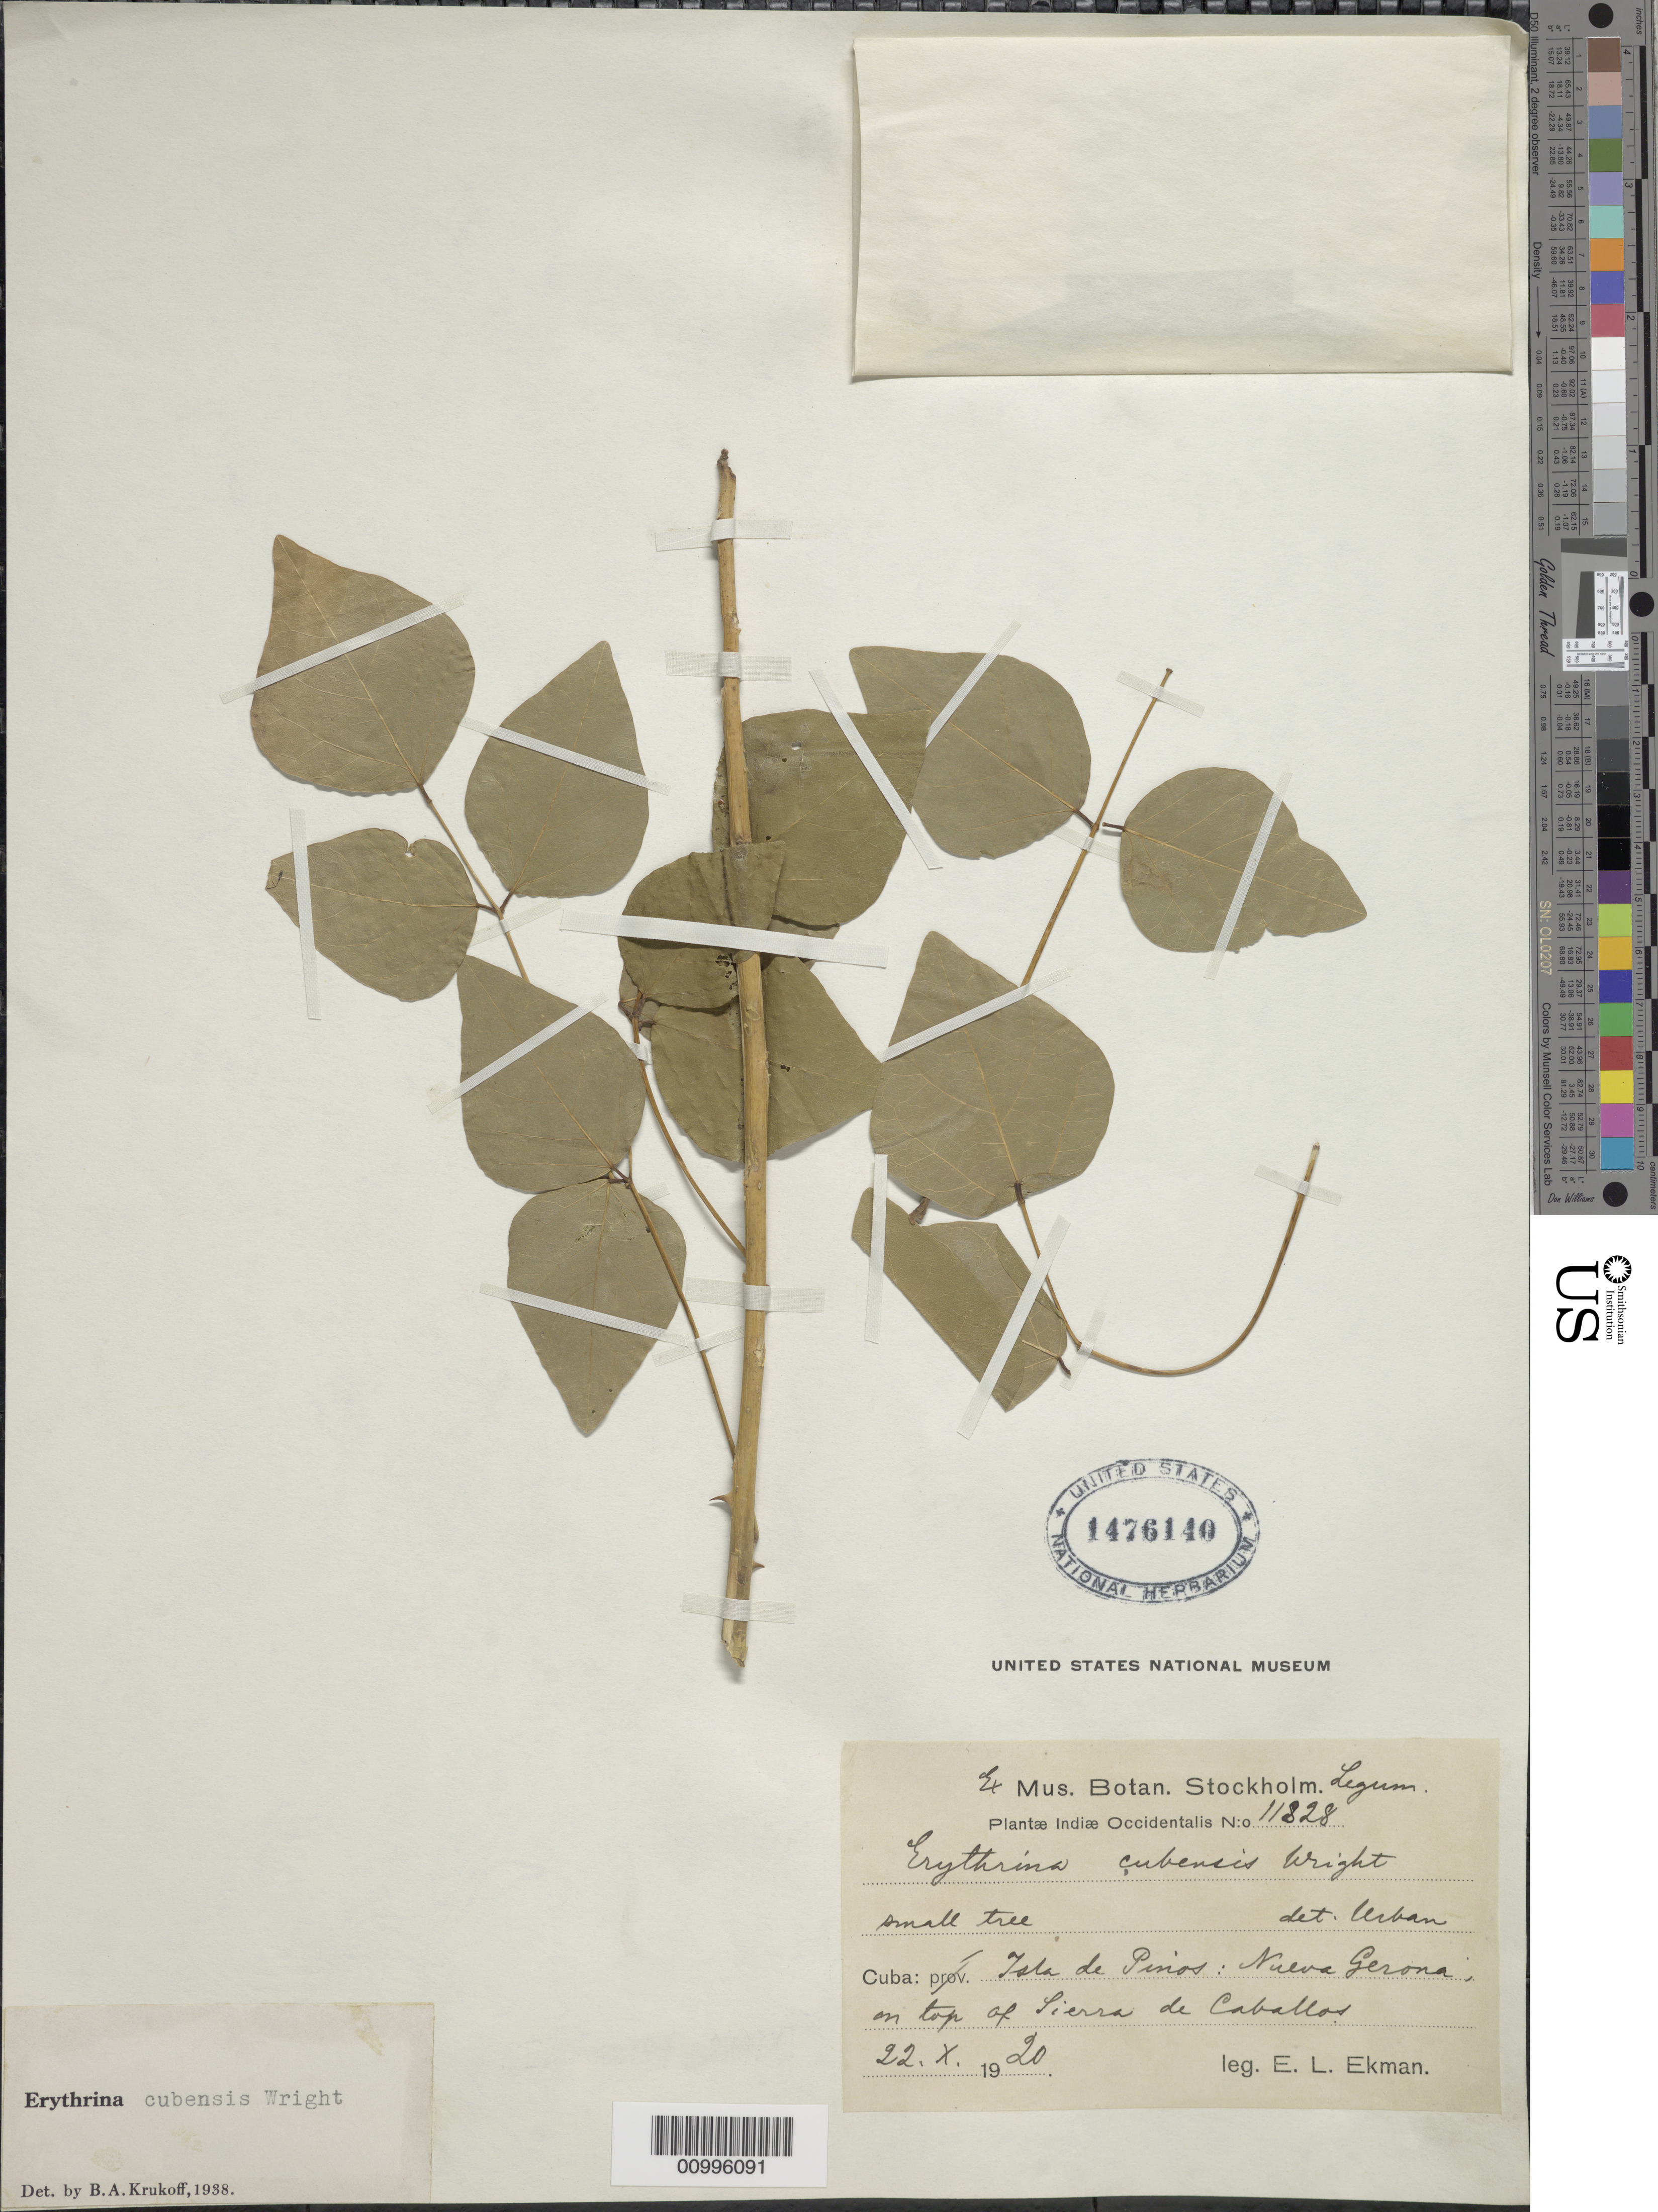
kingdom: Plantae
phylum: Tracheophyta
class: Magnoliopsida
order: Fabales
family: Fabaceae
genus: Erythrina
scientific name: Erythrina cubensis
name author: C. Wright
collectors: E. L. Ekman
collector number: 11828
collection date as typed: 22 Oct 1920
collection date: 1920-10-22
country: Cuba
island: Isla de la Juventud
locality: Isle of Pines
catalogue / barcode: US 1476140